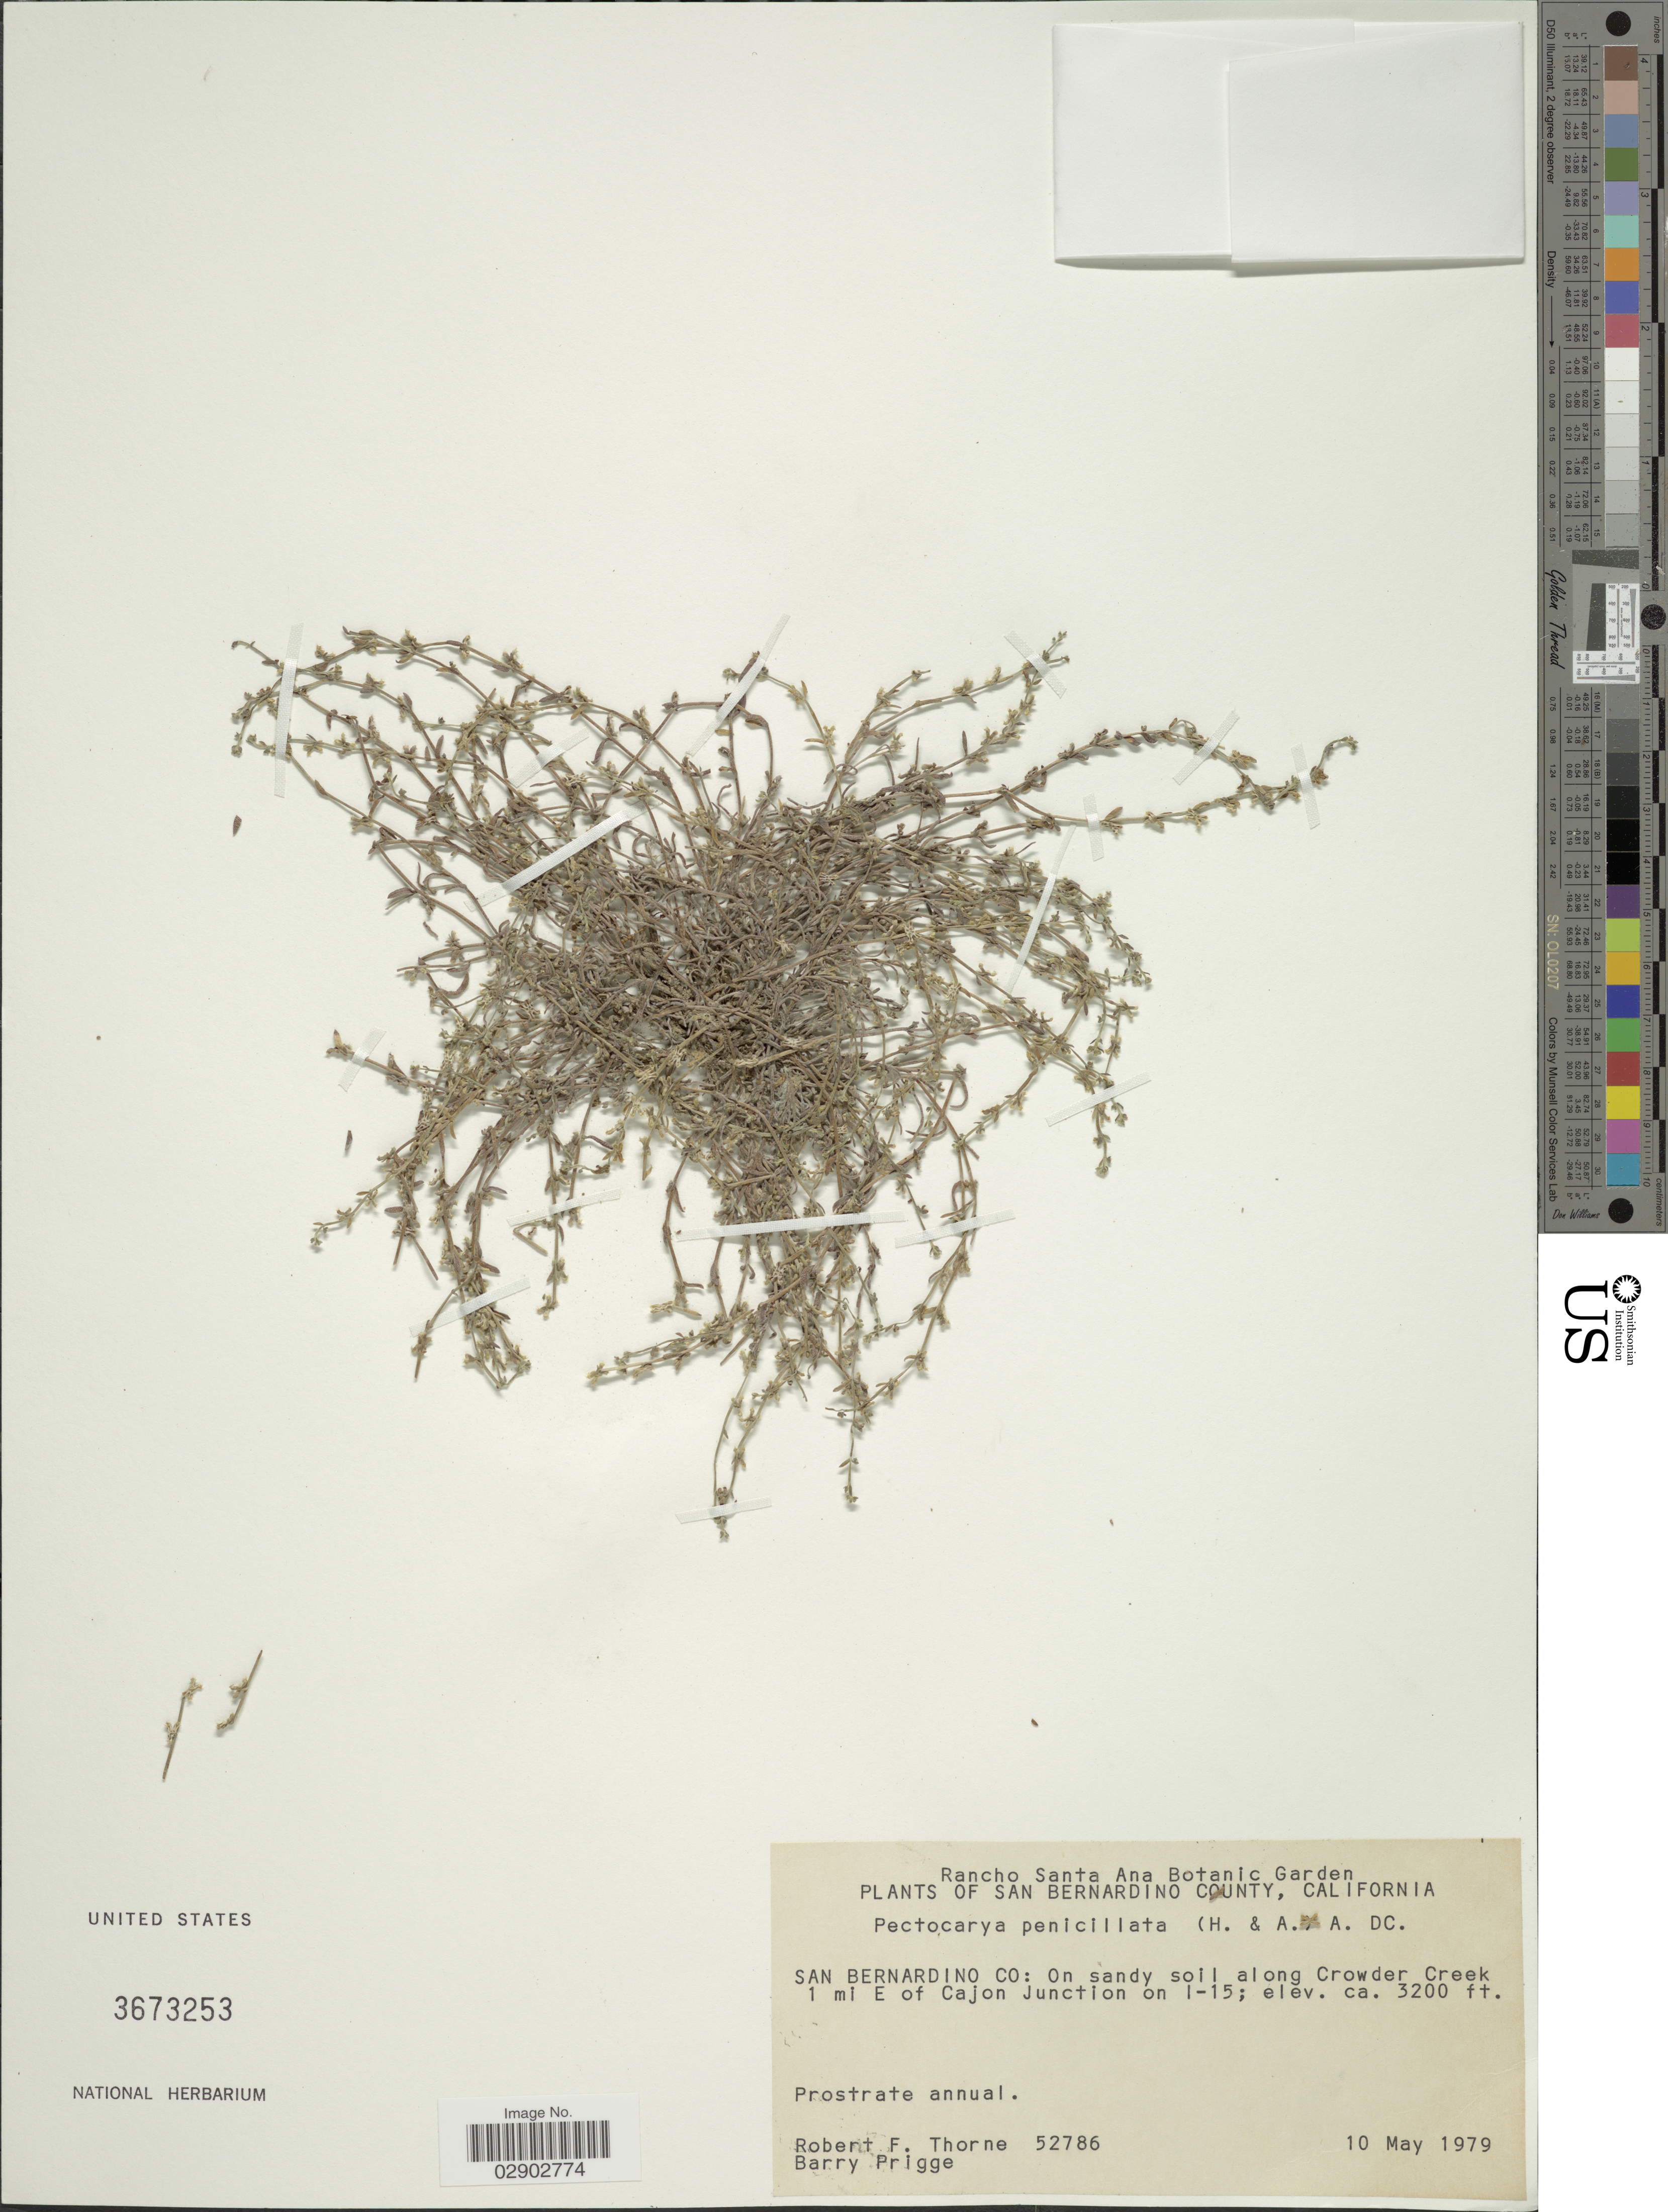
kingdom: Plantae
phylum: Tracheophyta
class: Magnoliopsida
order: Boraginales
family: Boraginaceae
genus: Pectocarya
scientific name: Pectocarya penicillata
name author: Hook. & Arn.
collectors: R. F. Thorne & B. Prigge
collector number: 52786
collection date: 1979-05-10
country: United States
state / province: California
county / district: San Bernardino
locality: San Bernardino County. San Bernardino Co: On sandy soil along Crowder Creek 1 mi E of Cajon Junction on I-15.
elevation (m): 975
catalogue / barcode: US 3673253